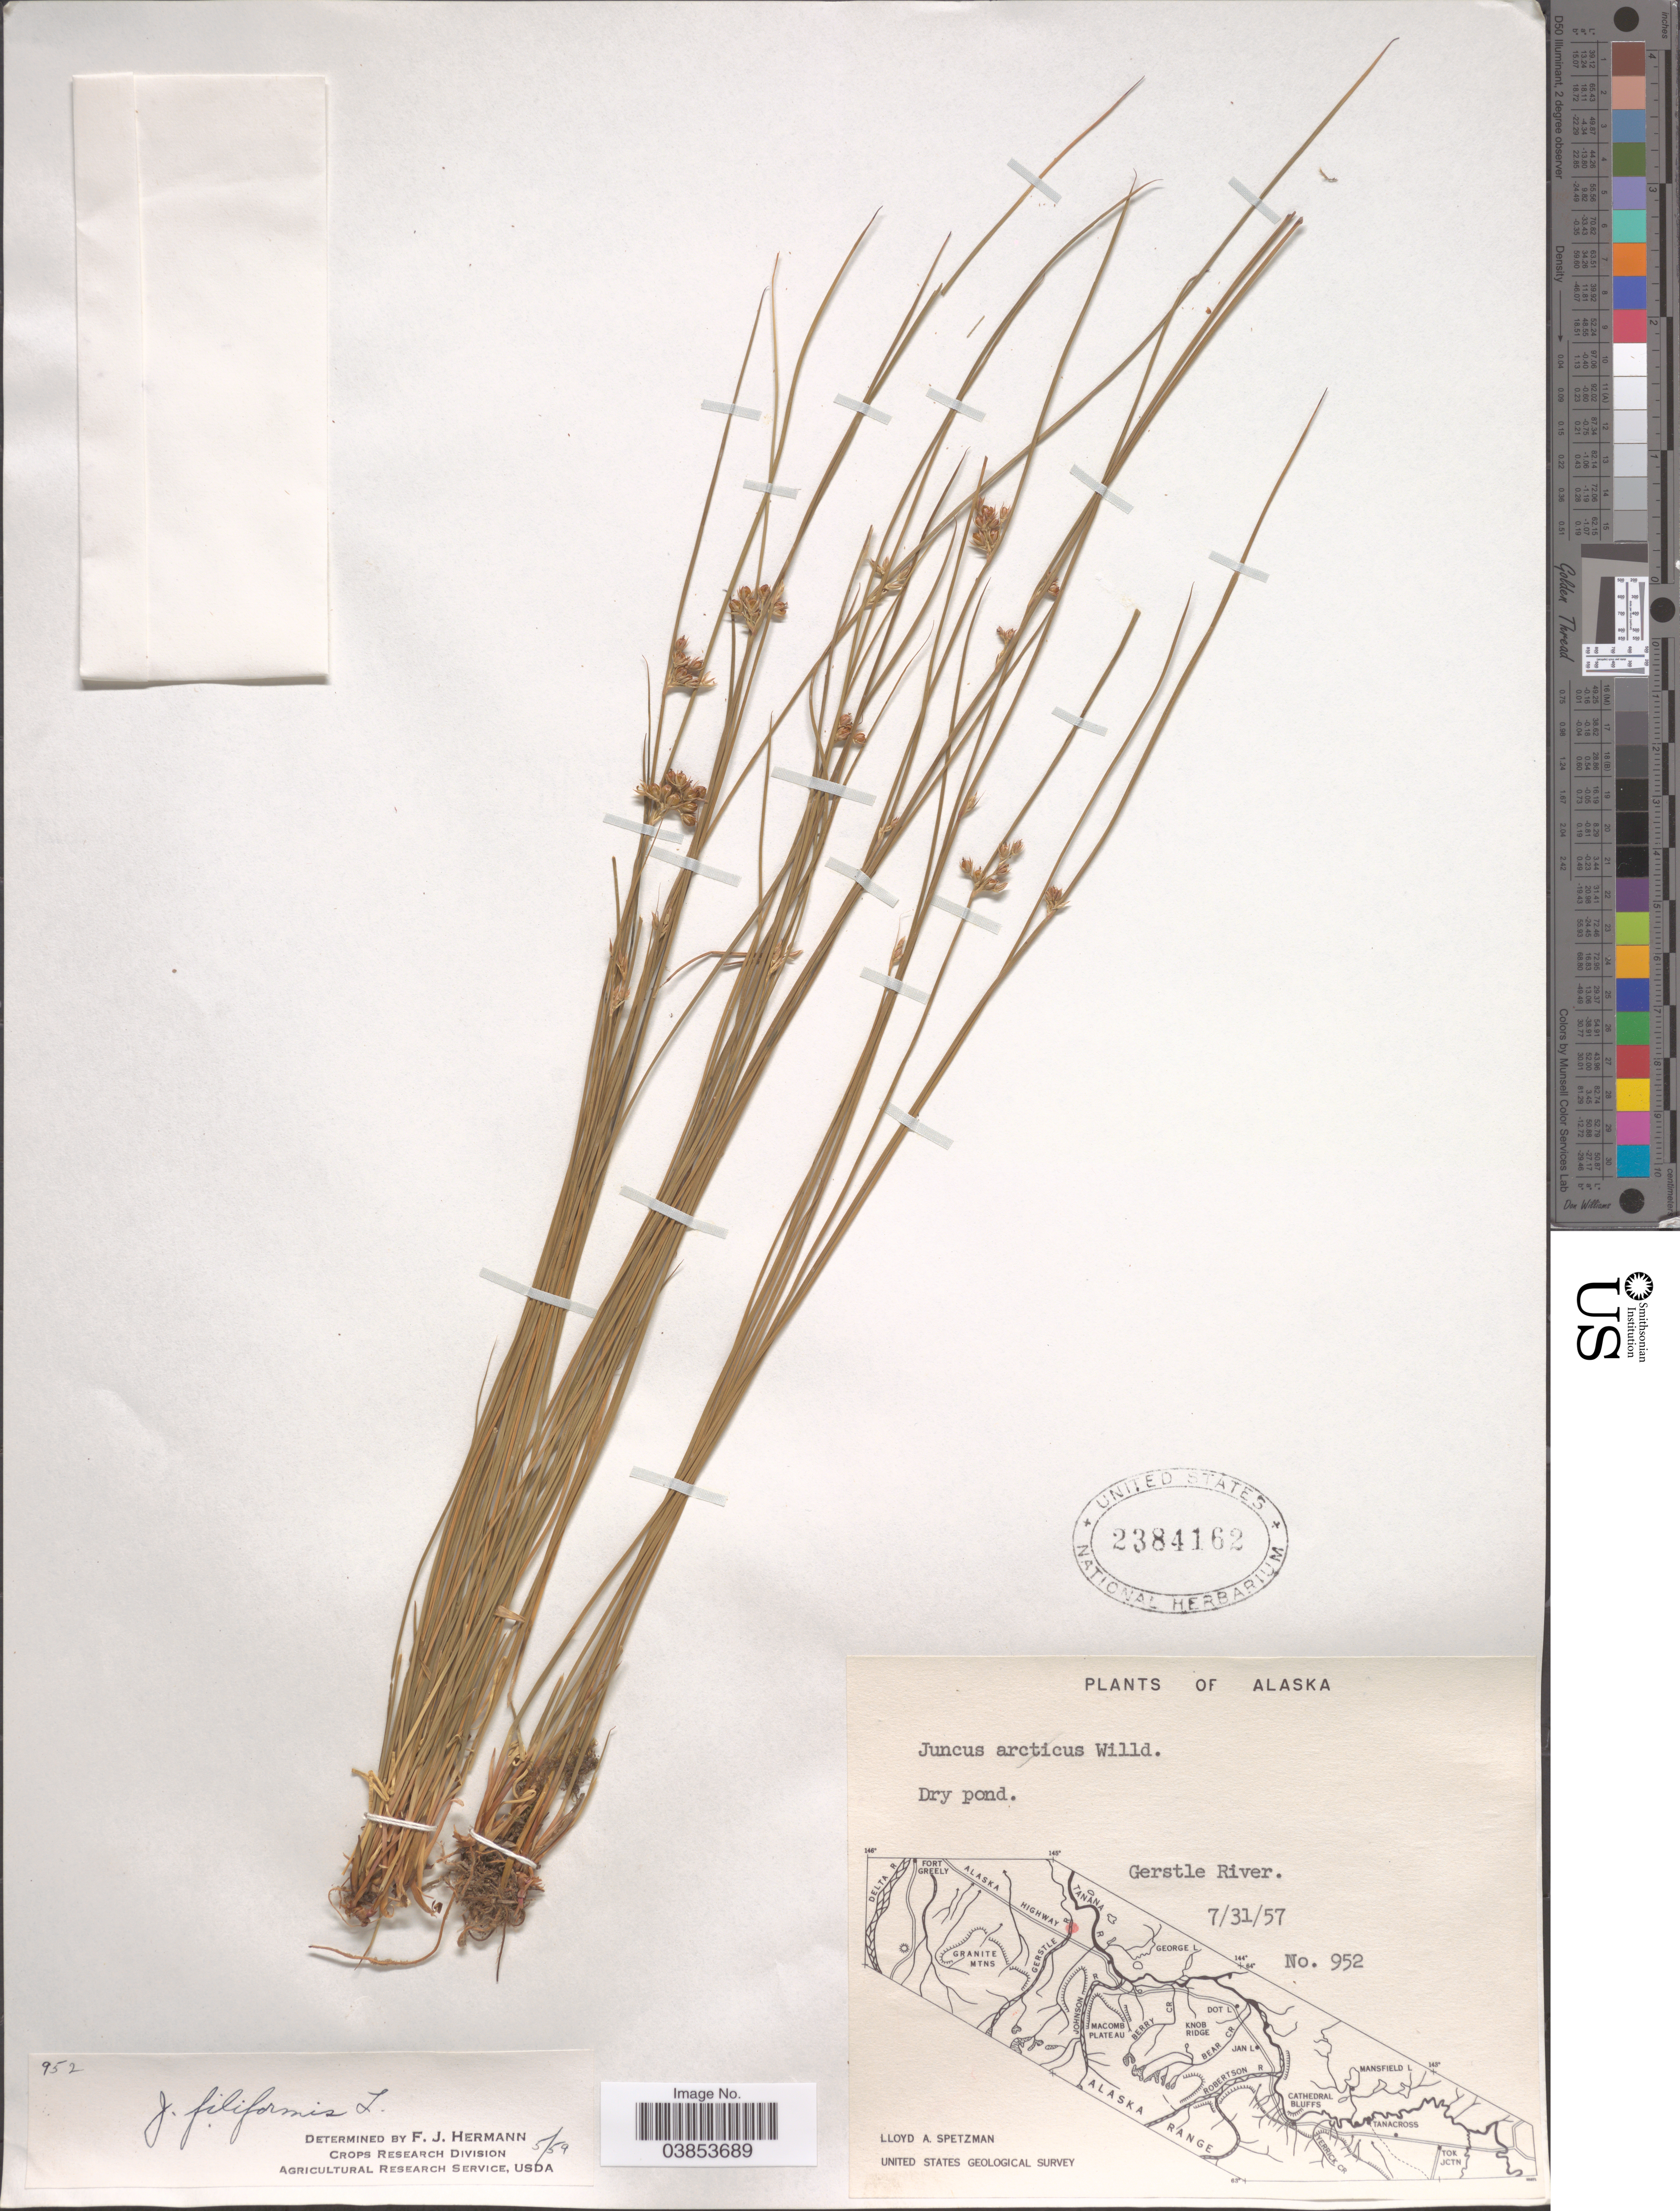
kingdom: Plantae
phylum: Tracheophyta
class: Liliopsida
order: Poales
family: Juncaceae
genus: Juncus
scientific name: Juncus filiformis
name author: L.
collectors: L. Spetzman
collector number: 952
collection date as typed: Transcribed d/m/y: 31/7/57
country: United States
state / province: Alaska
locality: Gerstle River.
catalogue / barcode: US 2384162